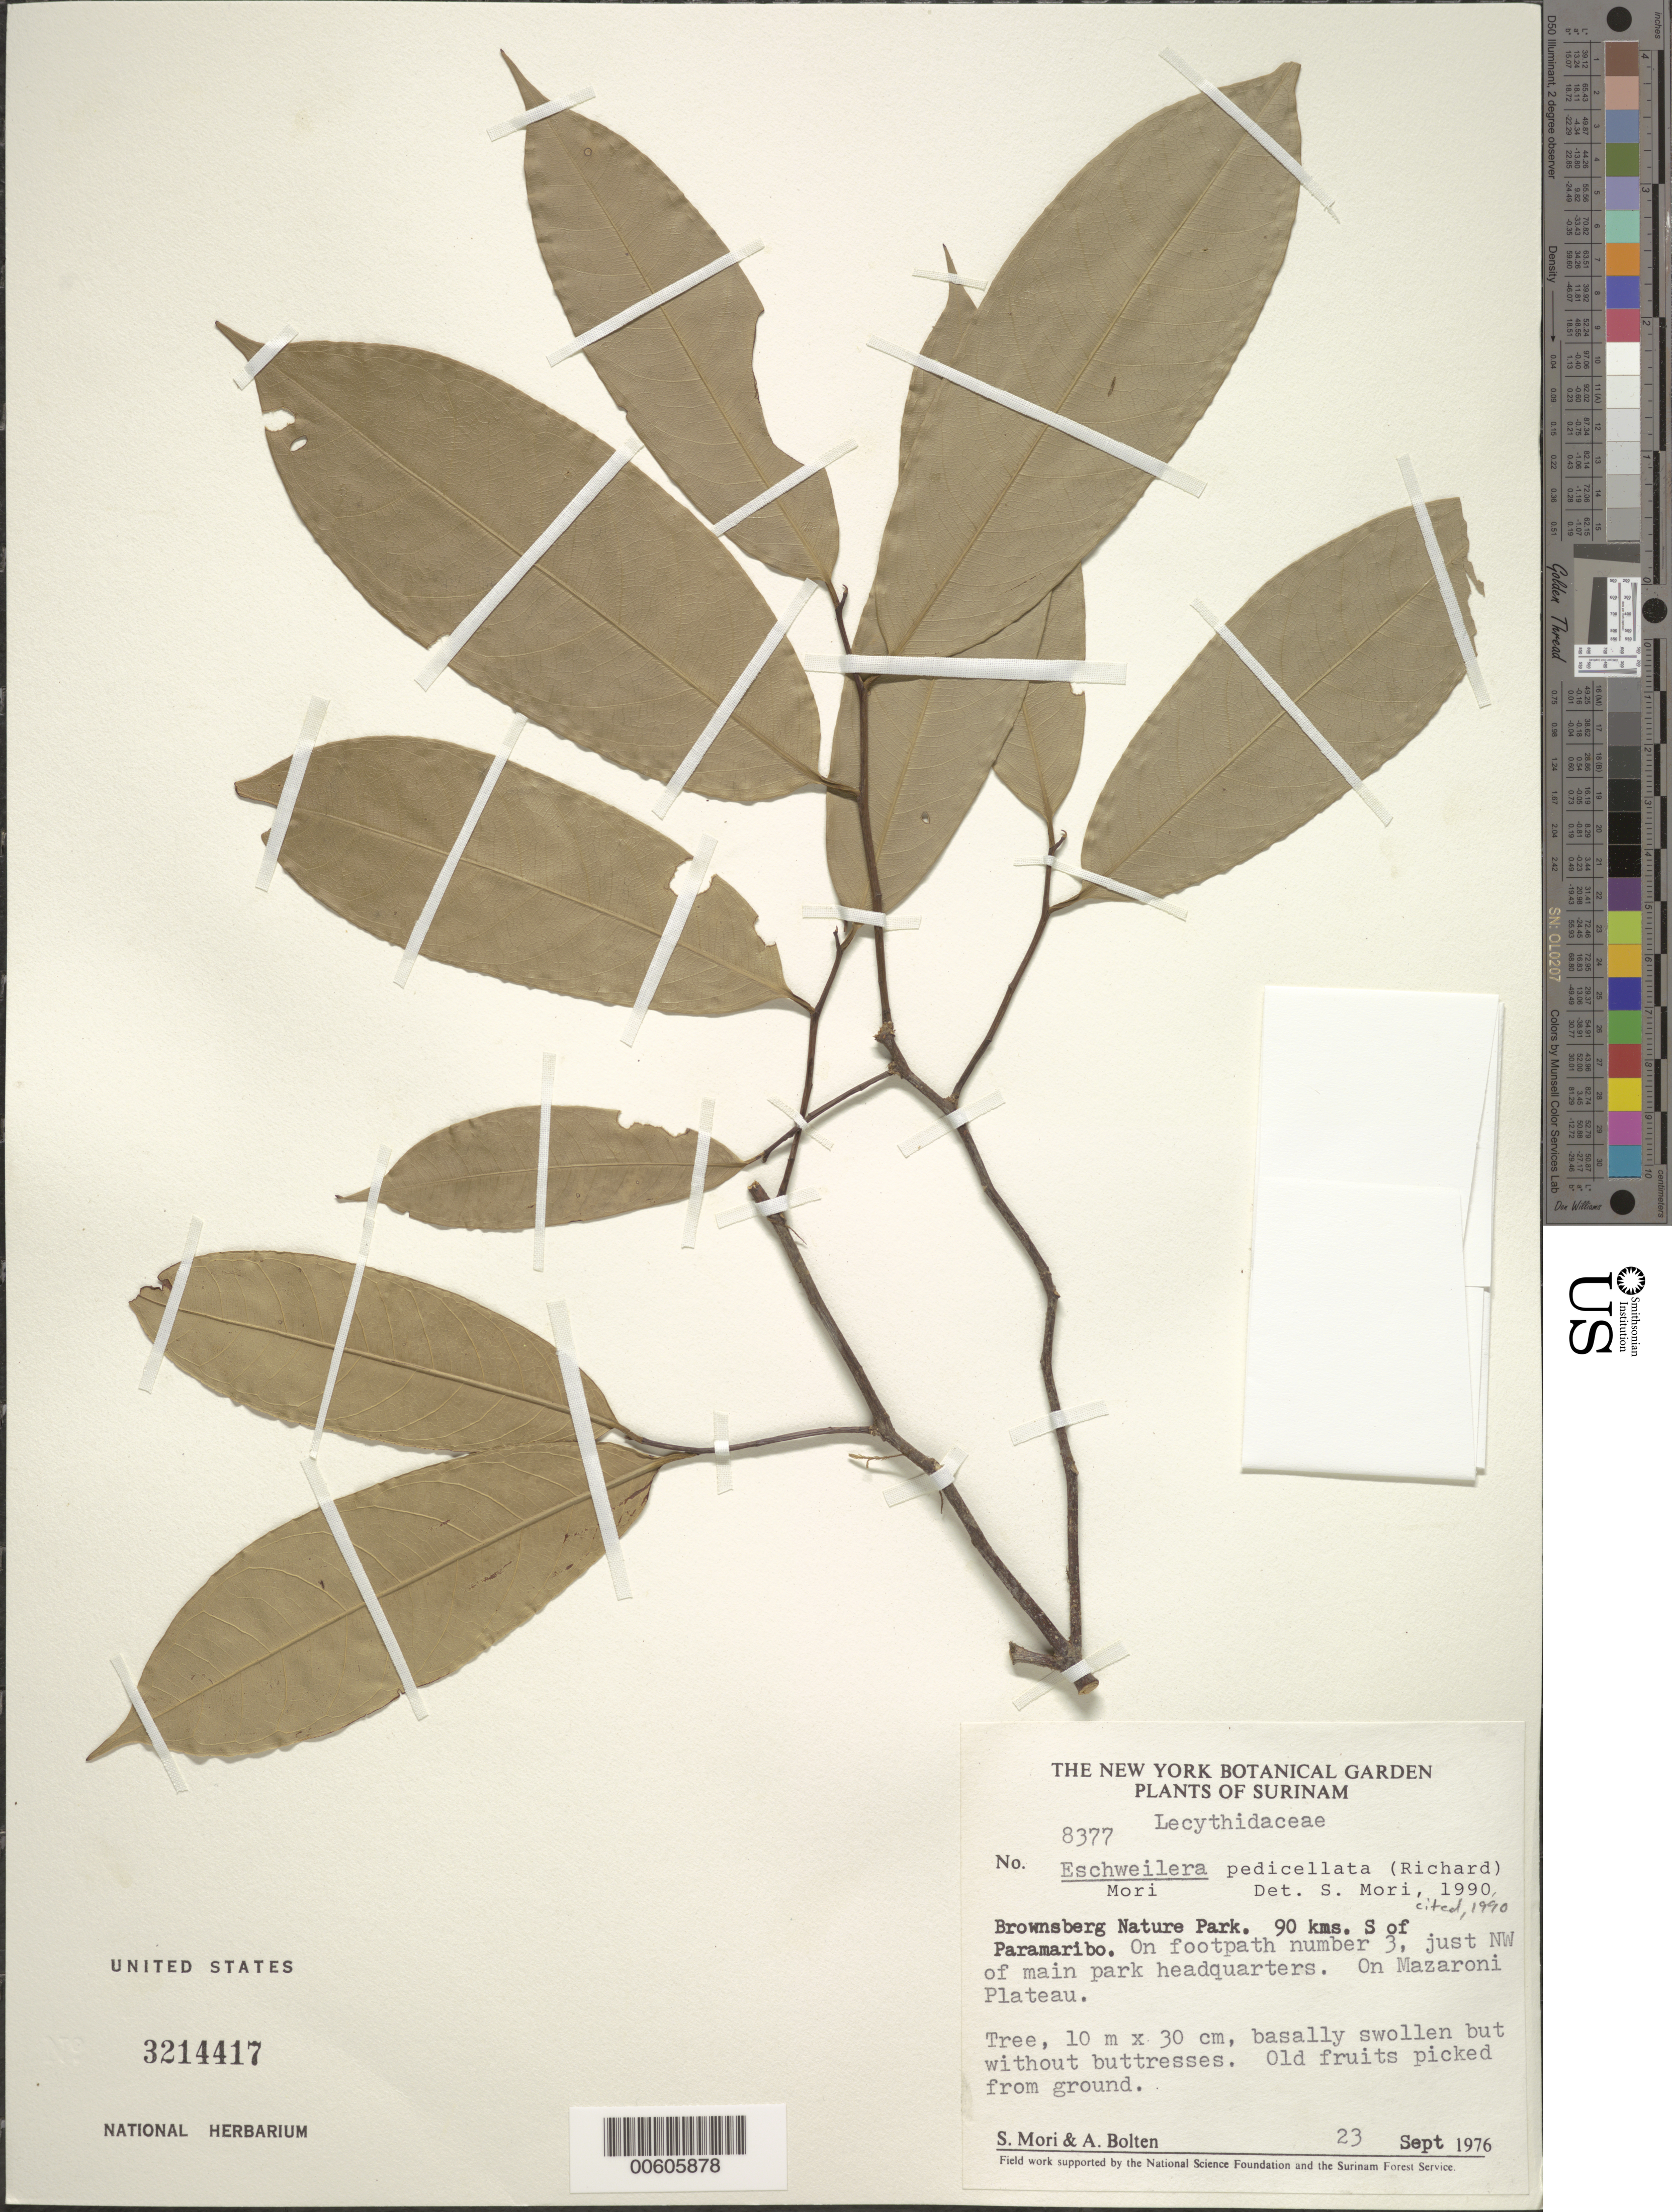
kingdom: Plantae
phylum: Tracheophyta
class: Magnoliopsida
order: Ericales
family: Lecythidaceae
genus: Eschweilera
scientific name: Eschweilera pedicellata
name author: (Rich.) S.A. Mori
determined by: Mori, Scott A.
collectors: S. Mori & A. Bolten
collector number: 8377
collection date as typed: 23-Sep-76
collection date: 1976-09-23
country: Suriname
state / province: Brokopondo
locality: Brownsberg Nature Park, 90 km S of Paramaribo. Footpath no. 3, just NW of main park headquarters. On Mazaroni Plateau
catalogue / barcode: US 3214417